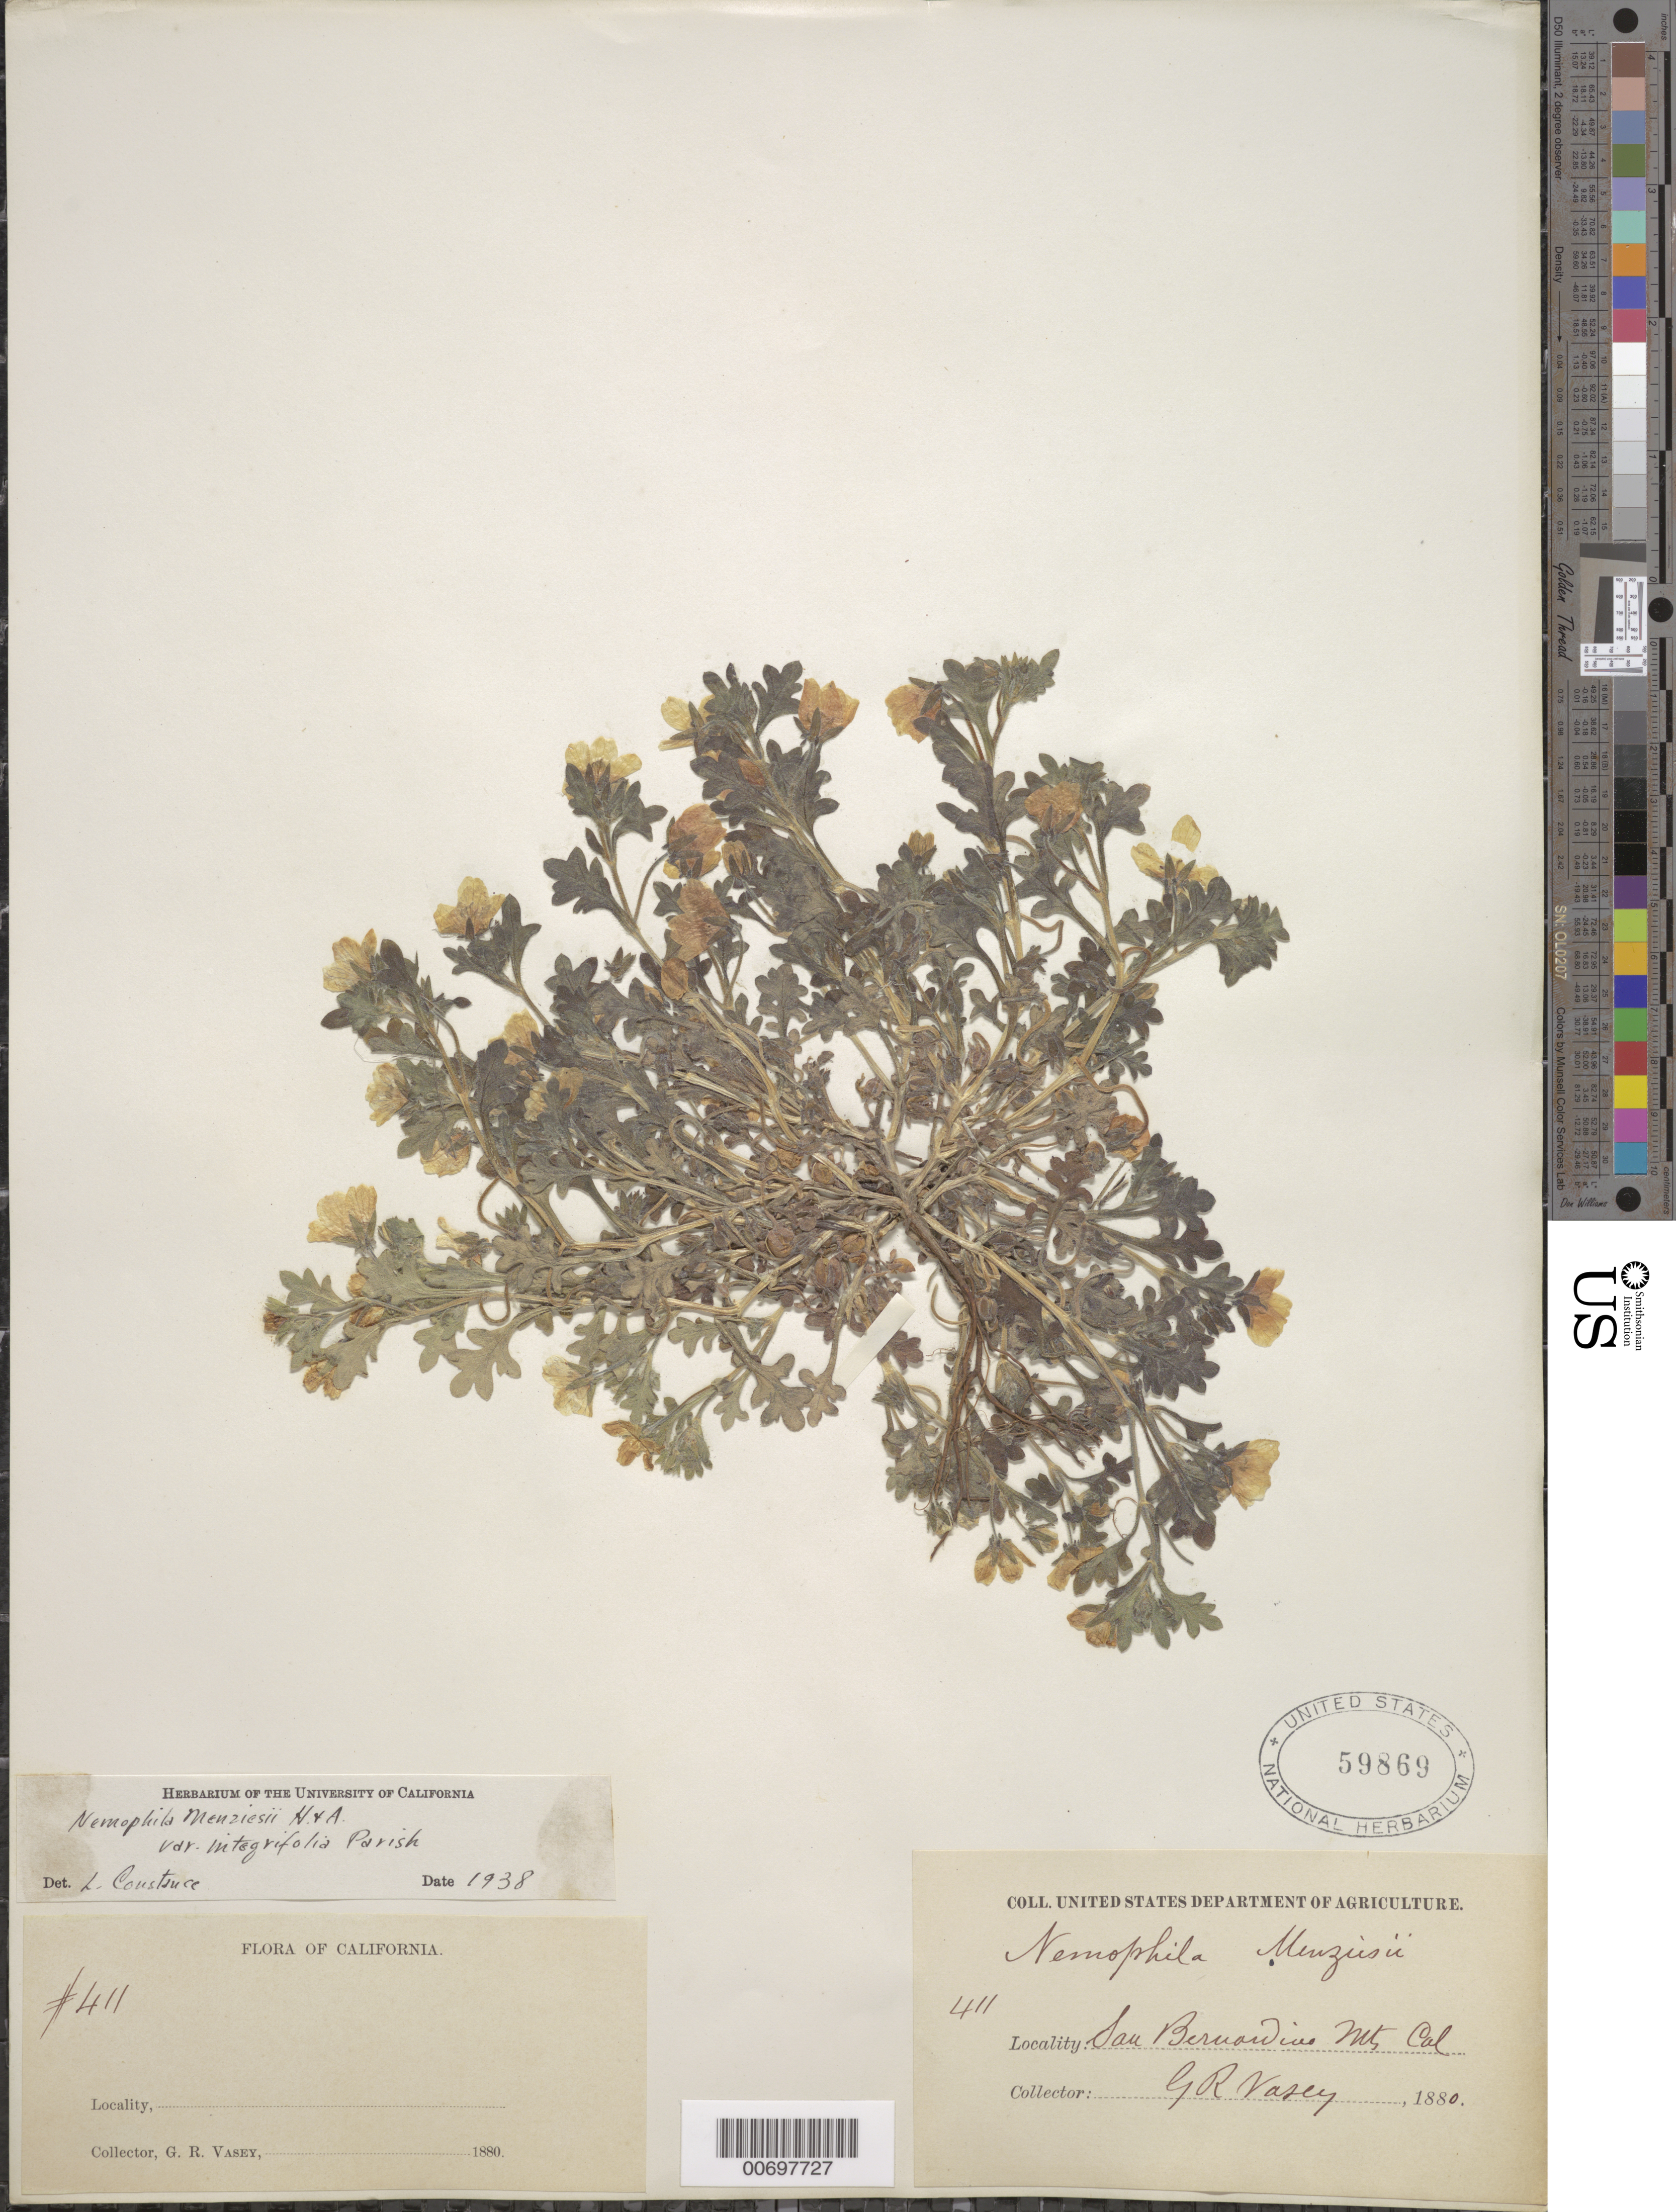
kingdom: Plantae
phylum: Tracheophyta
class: Magnoliopsida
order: Boraginales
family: Hydrophyllaceae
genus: Nemophila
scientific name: Nemophila menziesii var. integrifolia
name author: Hook. & Arn.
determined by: Constance, L., (UC), University of California Berkeley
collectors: G. R. Vasey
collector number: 411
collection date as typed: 1880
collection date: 1880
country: United States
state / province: California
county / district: San Bernardino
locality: San Bernardino Mts.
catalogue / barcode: US 59869